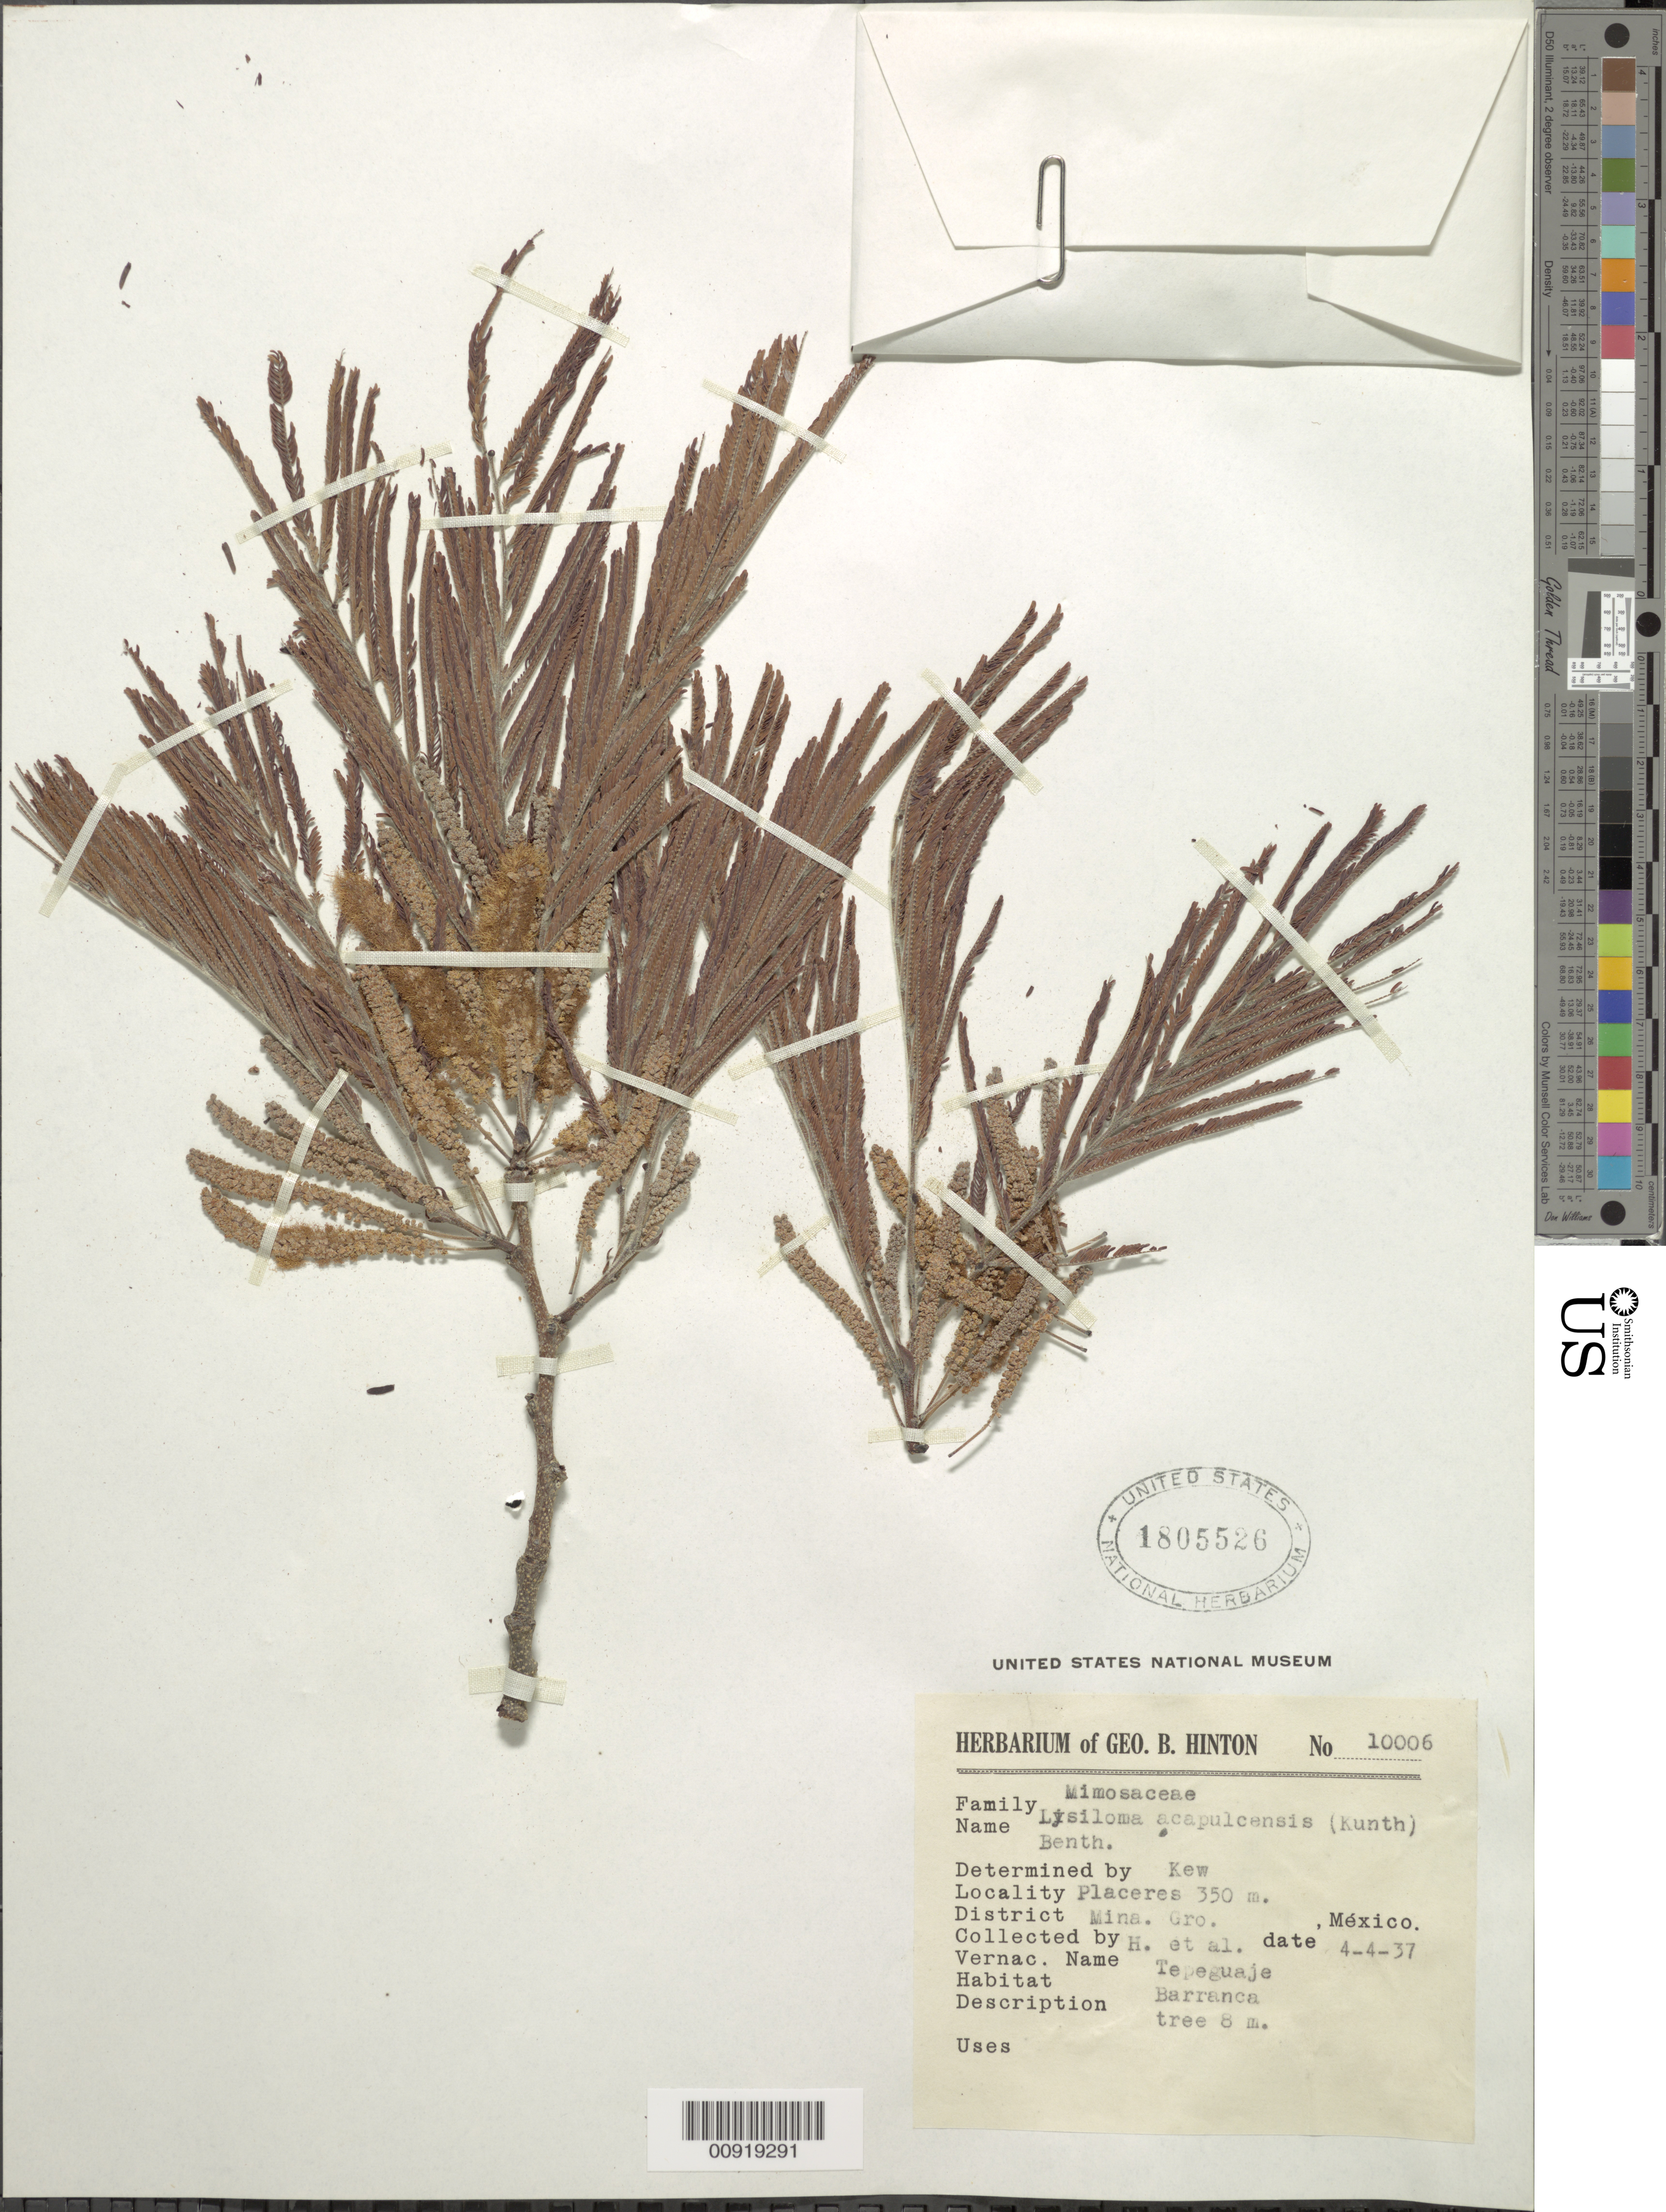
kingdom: Plantae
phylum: Tracheophyta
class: Magnoliopsida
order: Fabales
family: Fabaceae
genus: Lysiloma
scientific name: Lysiloma acapulcense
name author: (Kunth) Benth.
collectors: G. B. Hinton & et al.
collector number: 10006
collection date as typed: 04 Apr 1937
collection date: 1937-04-04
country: Mexico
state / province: Guerrero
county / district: Mina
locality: Placeres, District Mina, Guerrero.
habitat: Barranca.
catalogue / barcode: US 1805526